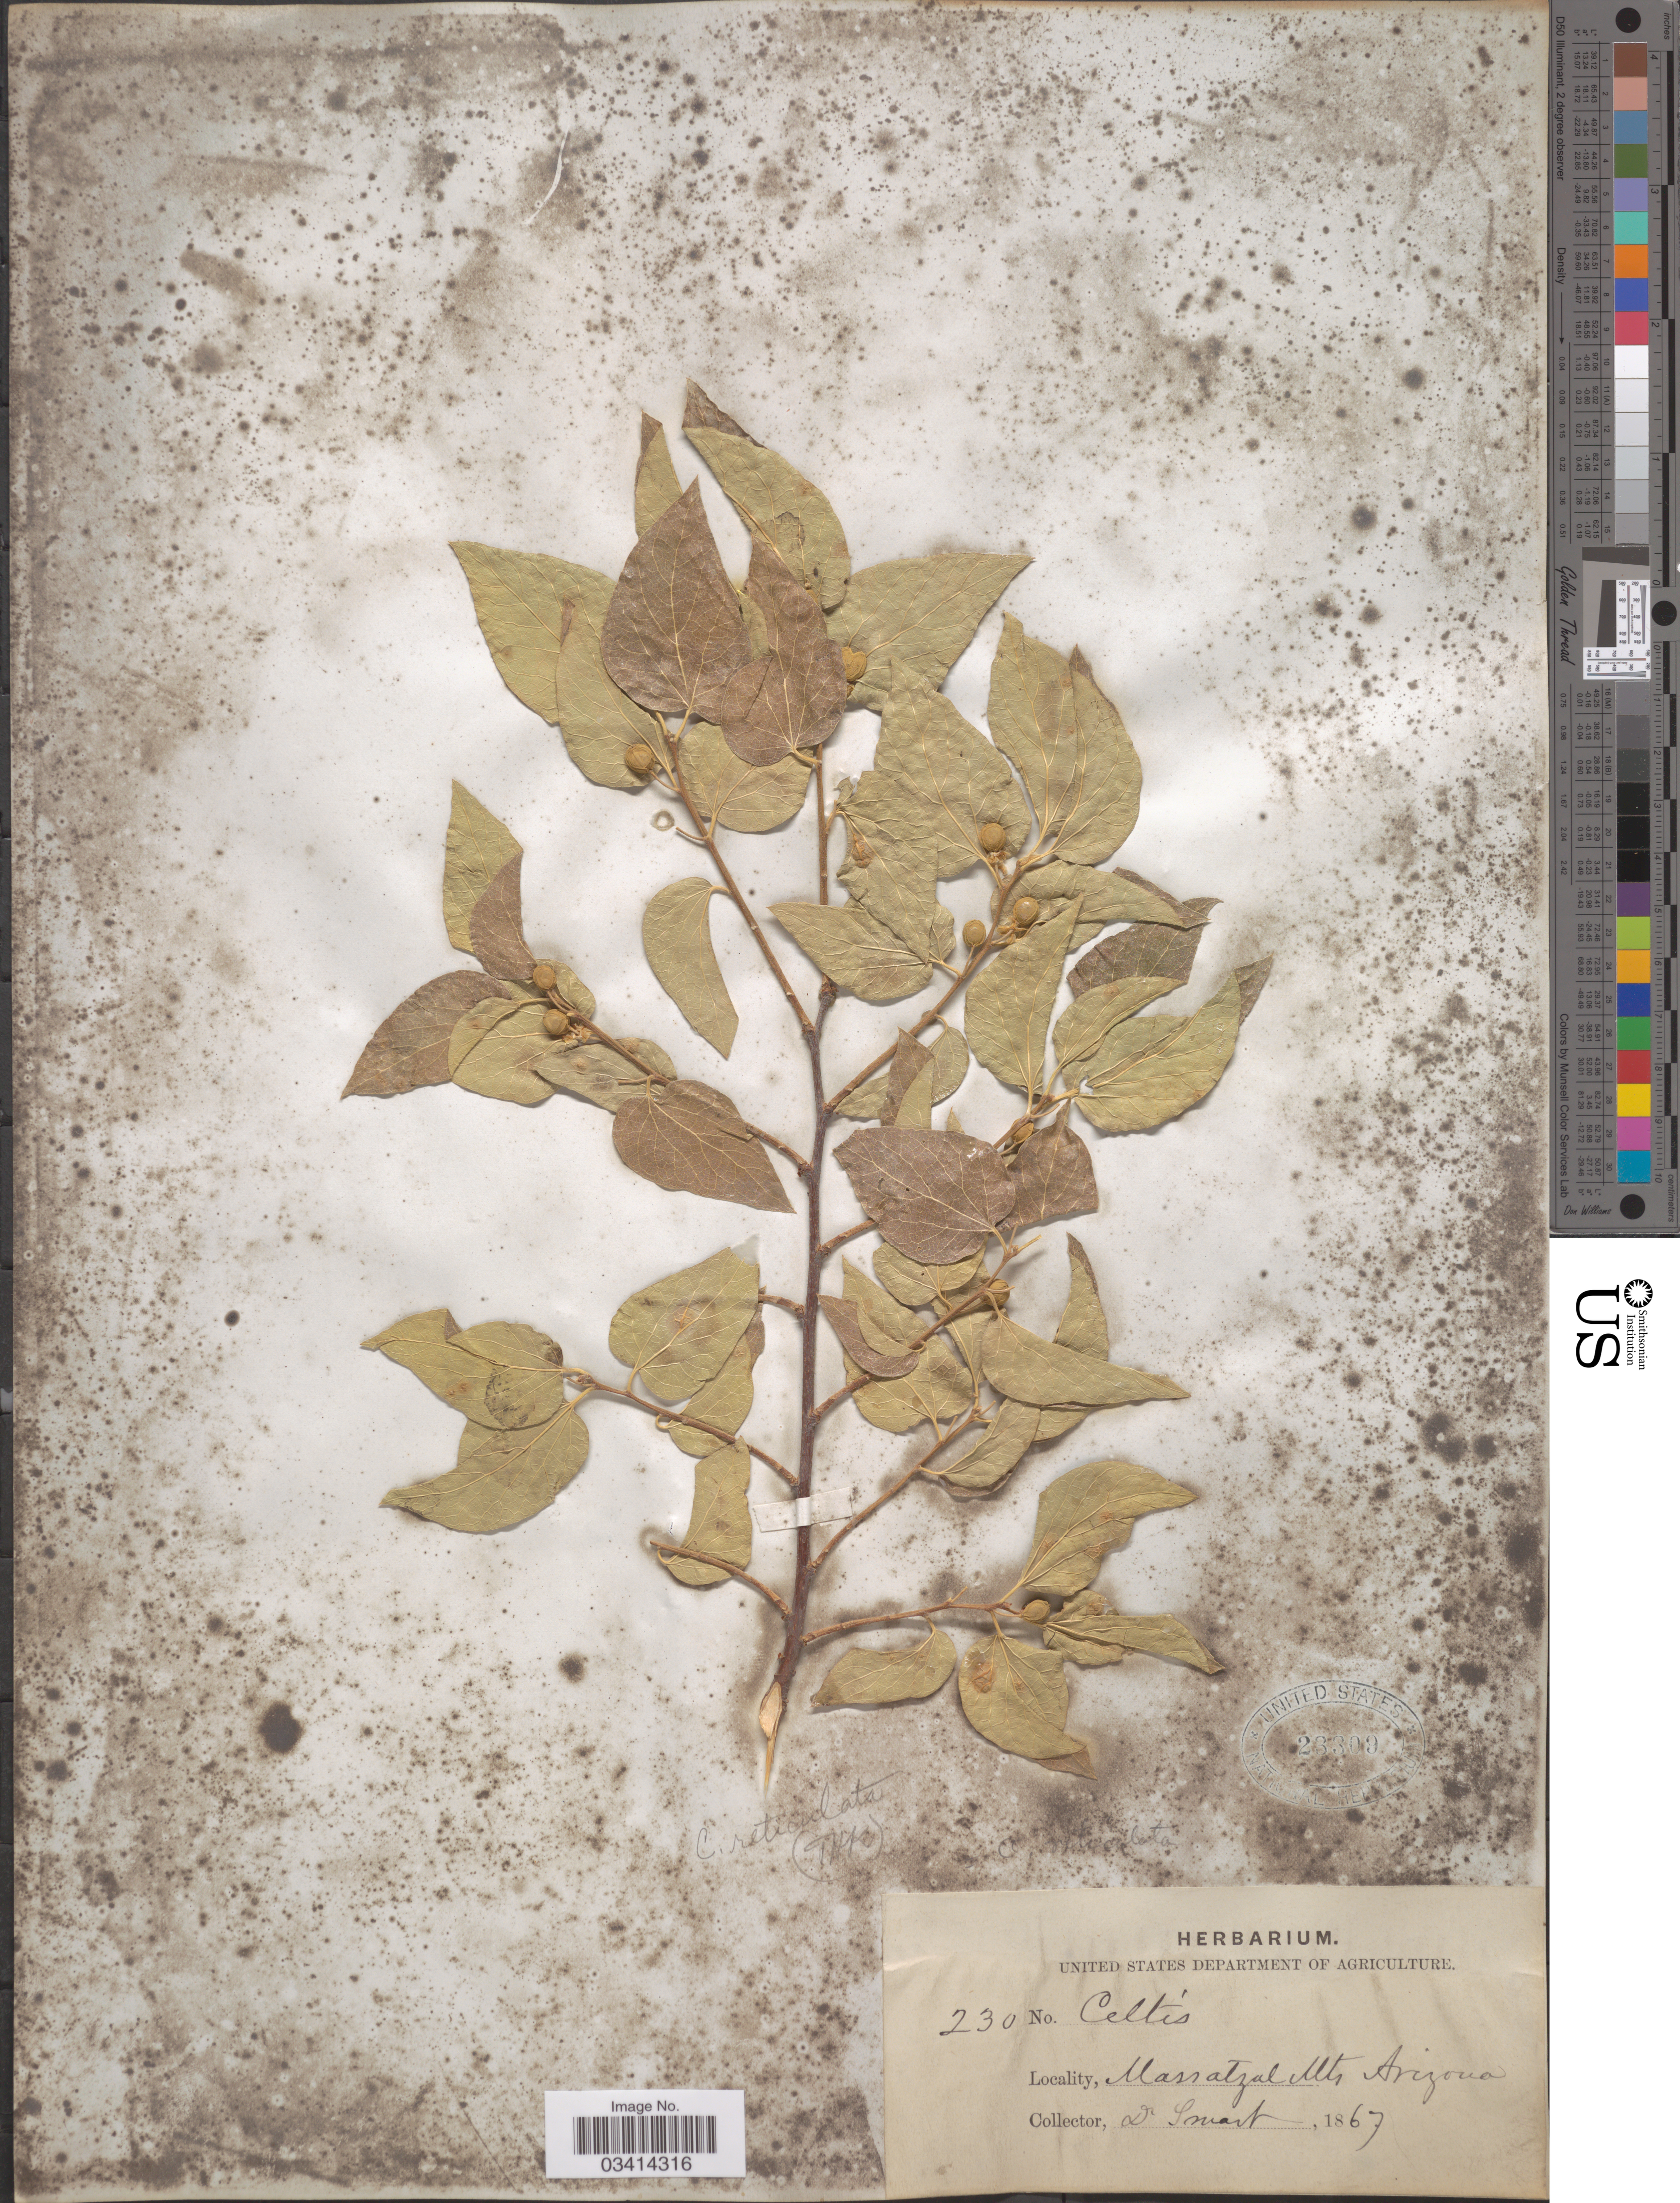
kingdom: Plantae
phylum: Tracheophyta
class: Magnoliopsida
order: Rosales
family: Cannabaceae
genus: Celtis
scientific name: Celtis reticulata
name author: Torr.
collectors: -. Smart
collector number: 230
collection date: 1867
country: United States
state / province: Arizona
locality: Massatzal Mts.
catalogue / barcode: US 23309